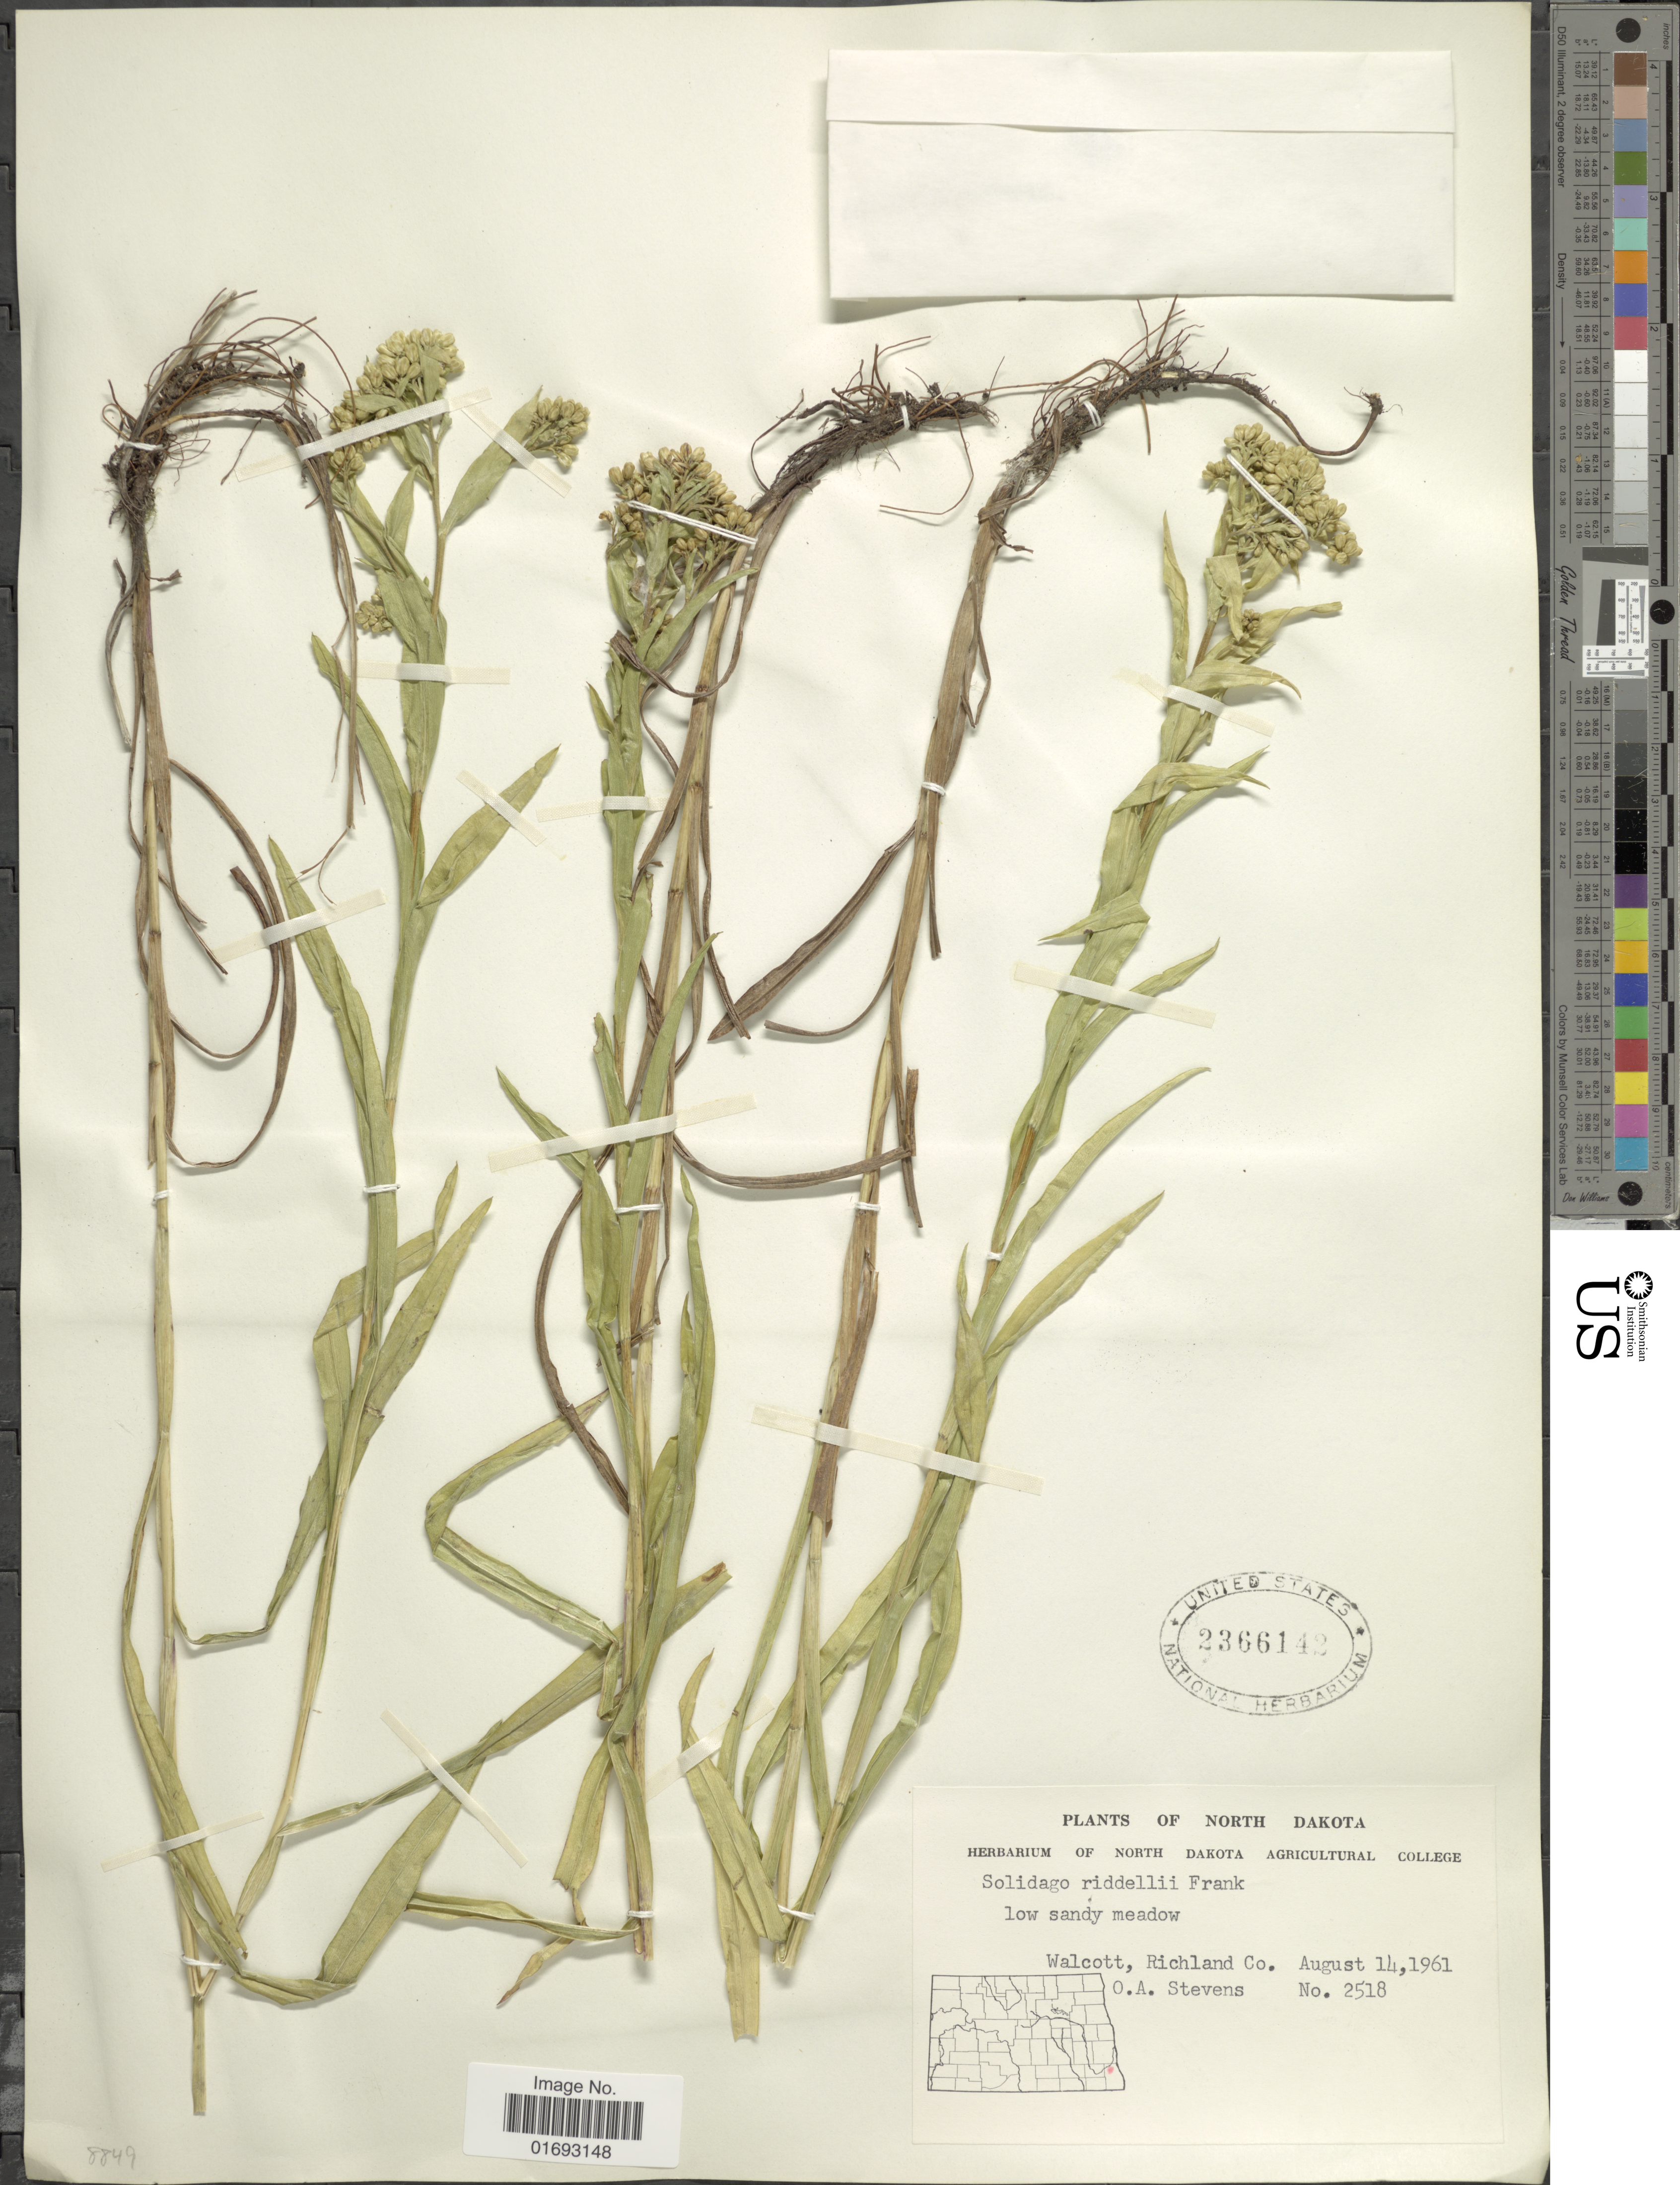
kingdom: Plantae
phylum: Tracheophyta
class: Magnoliopsida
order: Asterales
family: Asteraceae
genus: Oligoneuron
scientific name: Oligoneuron riddellii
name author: (Frank) Rydb.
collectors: O. A. Stevens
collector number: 2518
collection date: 1961-08-14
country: United States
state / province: North Dakota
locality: Low sandy meadow, Walcott, Richard Co.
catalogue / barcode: US 2366142